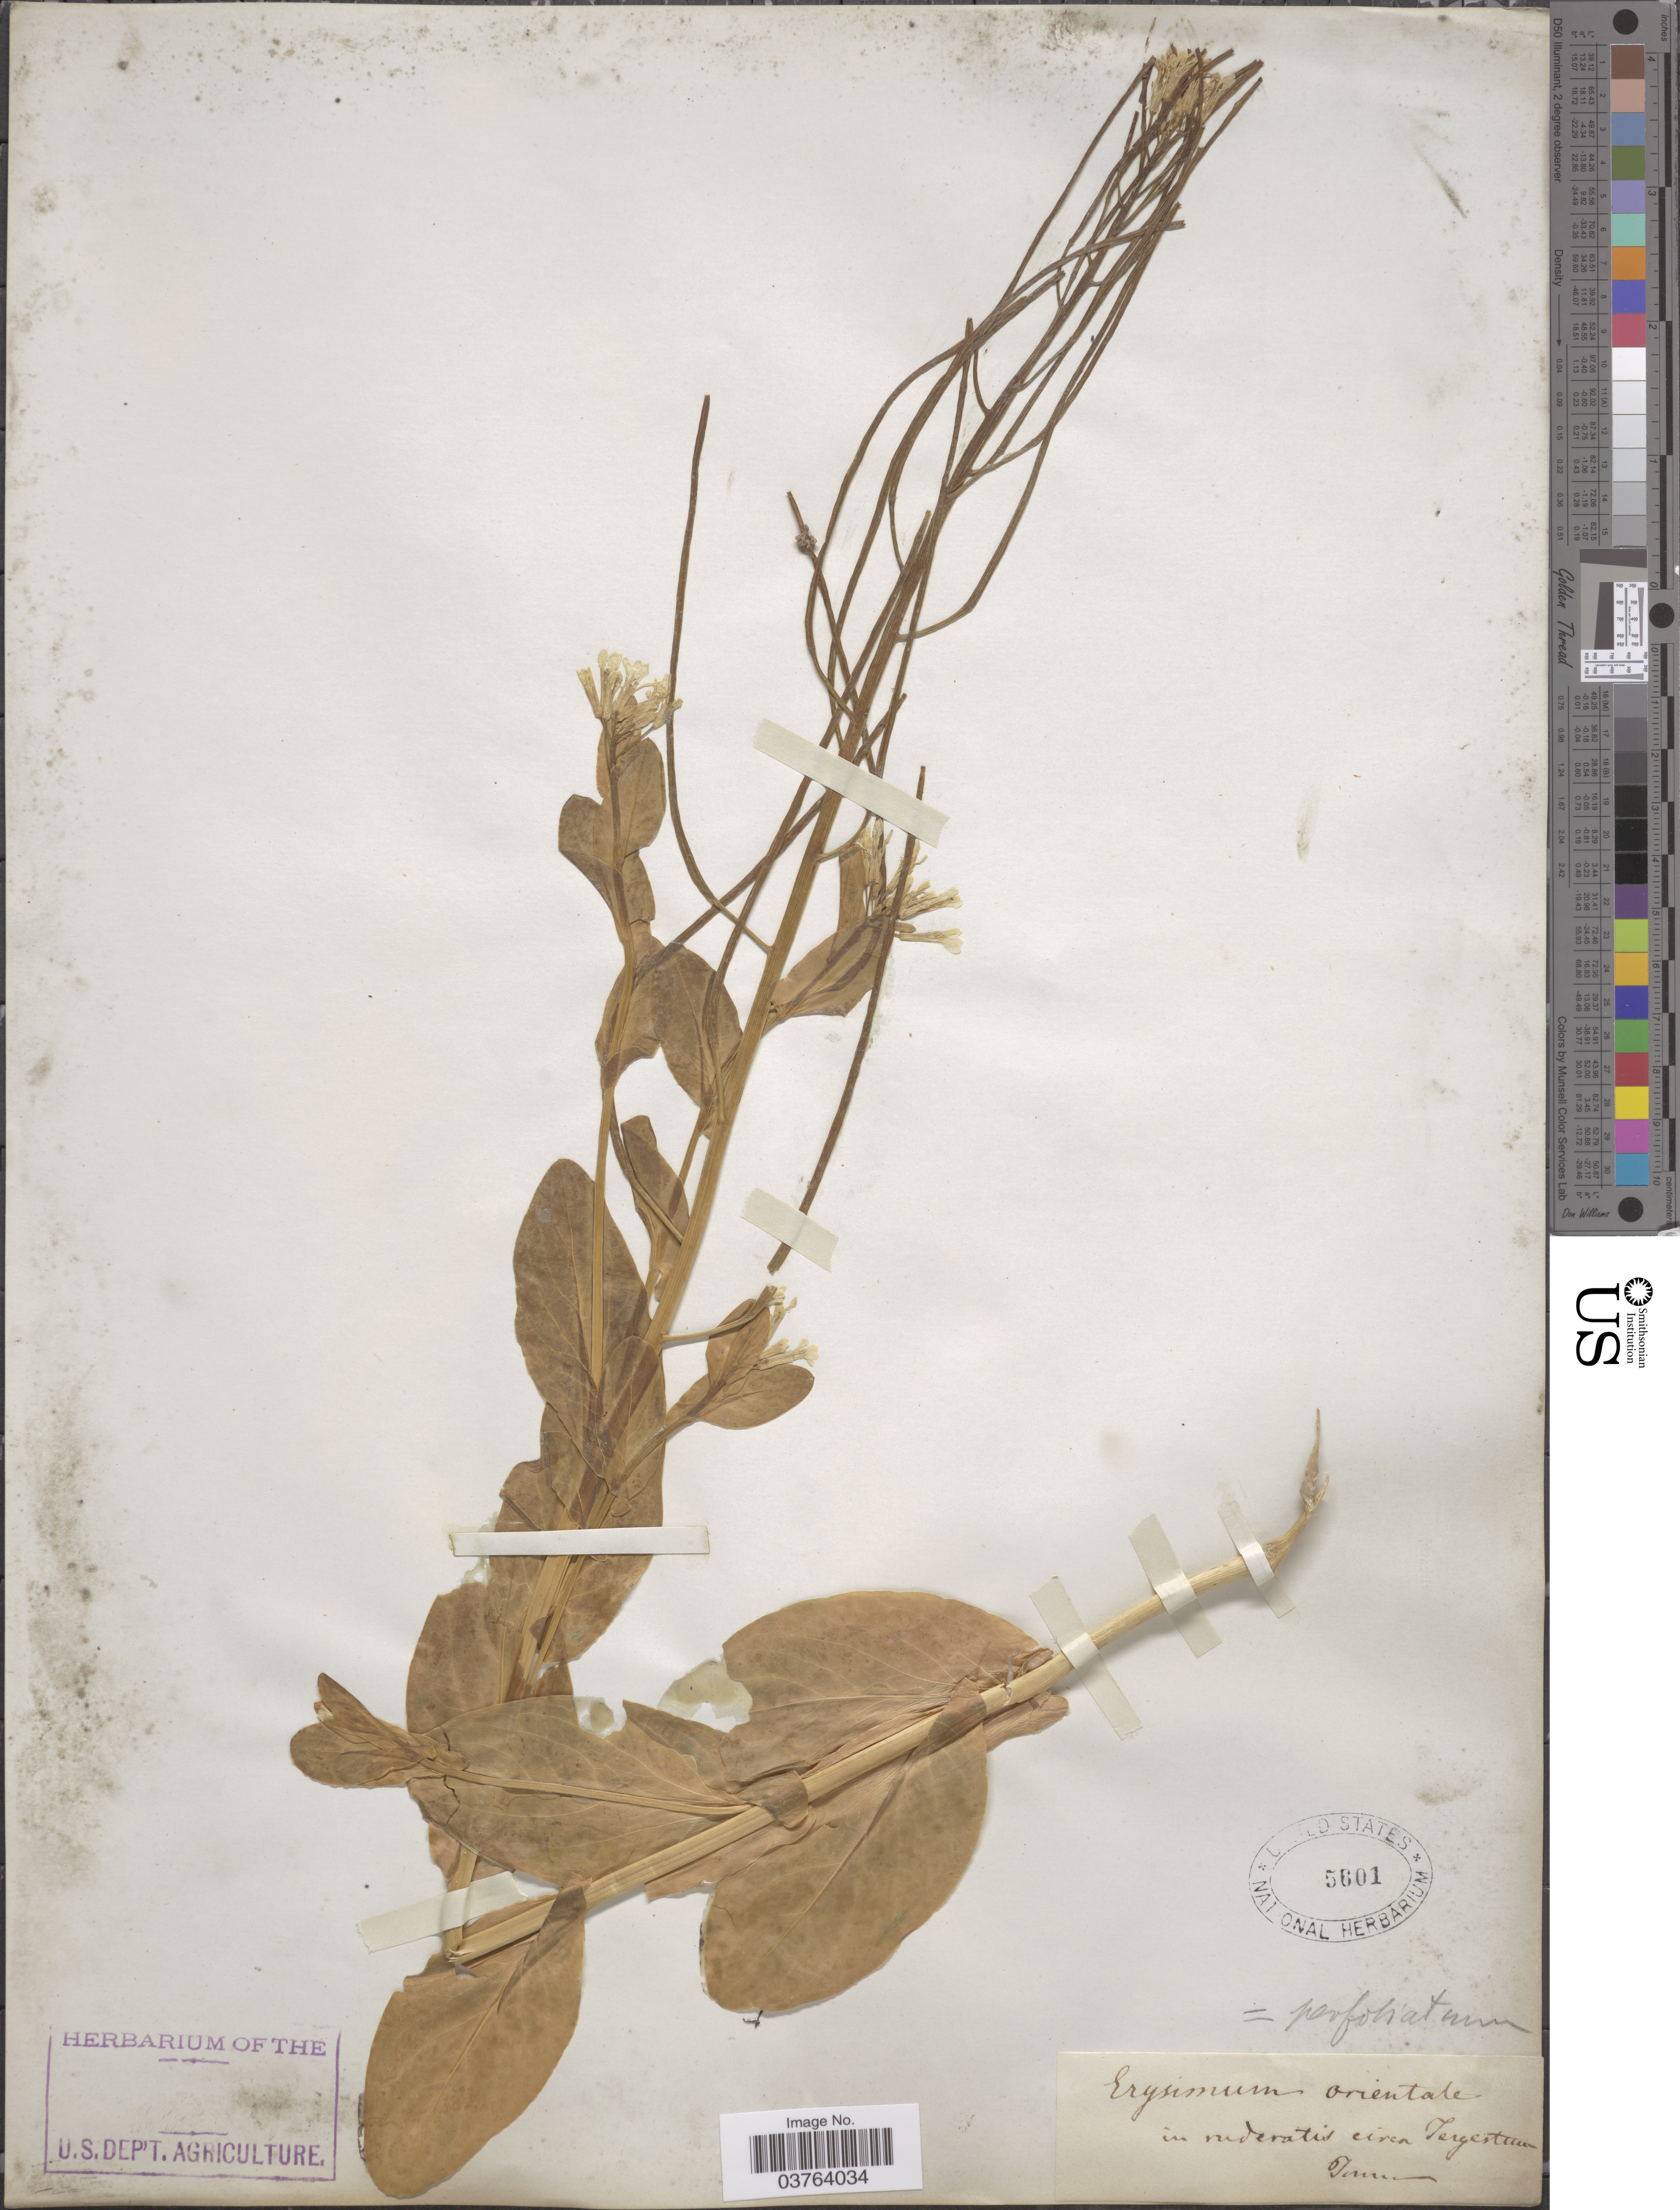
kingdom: Plantae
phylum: Tracheophyta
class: Magnoliopsida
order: Brassicales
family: Brassicaceae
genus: Conringia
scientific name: Conringia orientalis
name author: (L.) C. Presl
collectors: Tomm.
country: Italy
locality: In ruderatis circa Tergestum.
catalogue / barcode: US 5601